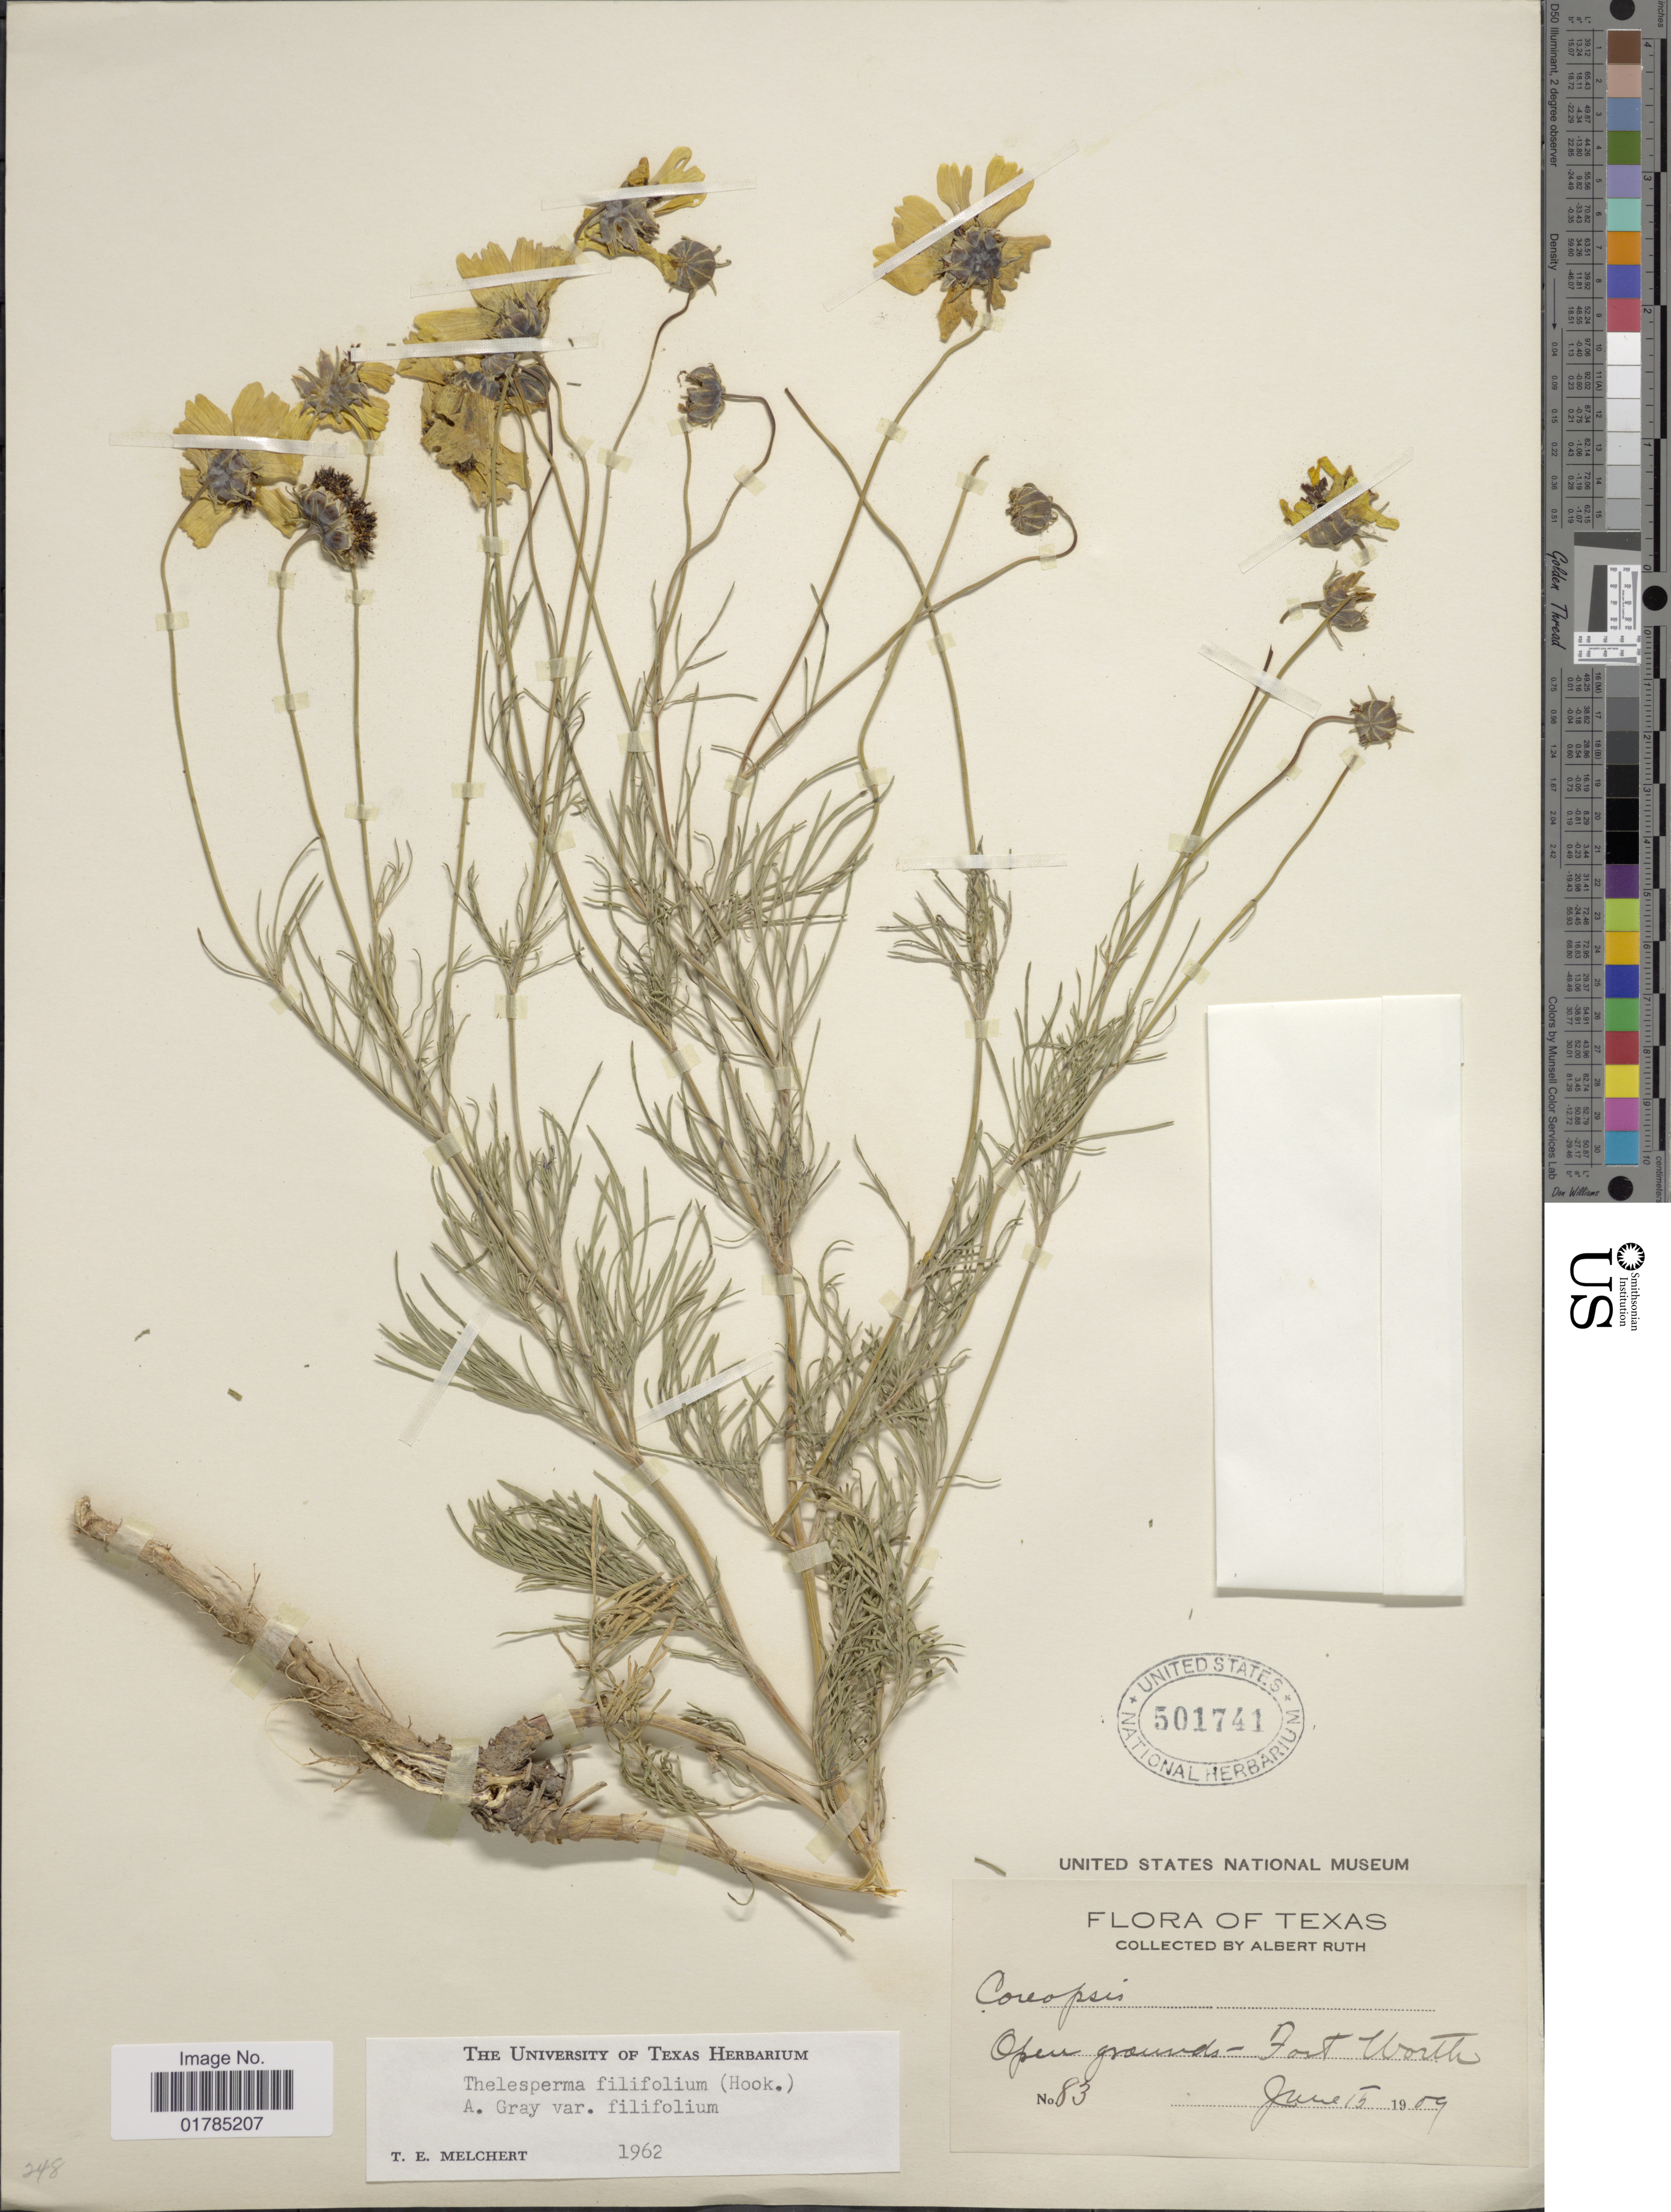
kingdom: Plantae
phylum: Tracheophyta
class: Magnoliopsida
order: Asterales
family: Asteraceae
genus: Thelesperma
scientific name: Thelesperma filifolium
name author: (Hook.) A. Gray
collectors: A. Ruth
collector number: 83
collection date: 1909-06-15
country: United States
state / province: Texas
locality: Fort Worth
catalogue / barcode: US 501741